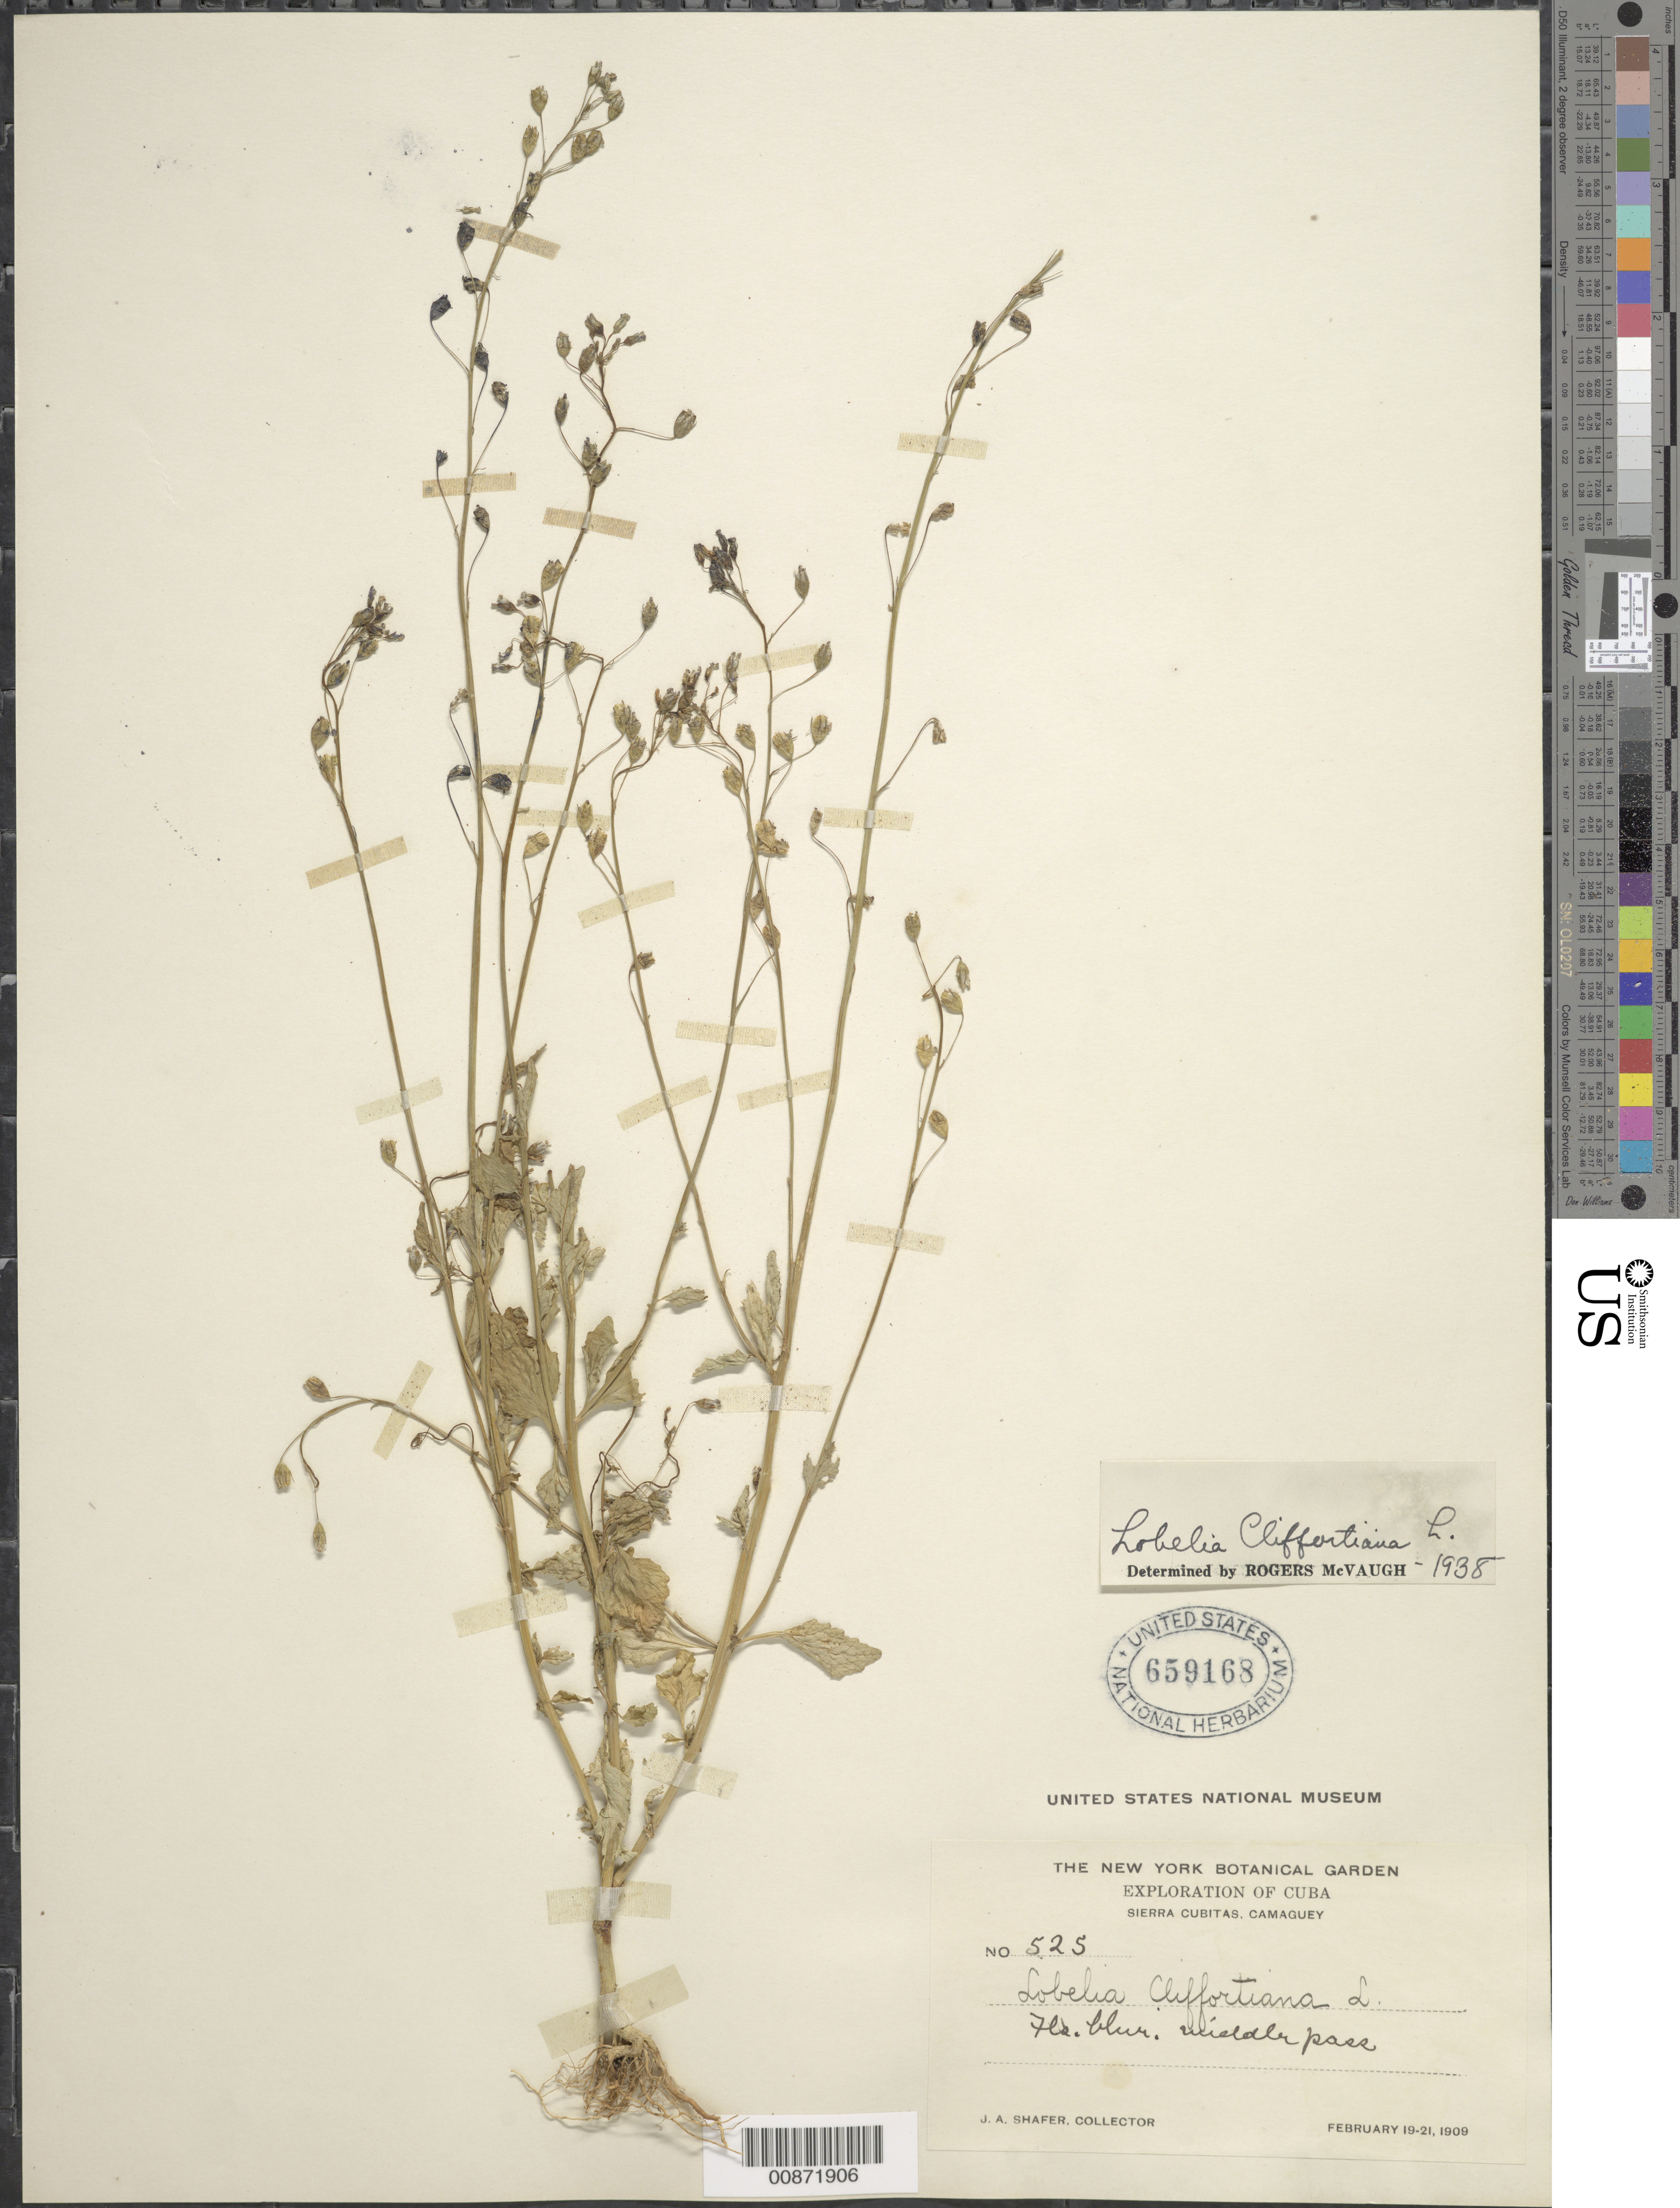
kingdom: Plantae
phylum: Tracheophyta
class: Magnoliopsida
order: Asterales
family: Campanulaceae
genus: Lobelia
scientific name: Lobelia cliffortiana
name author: L.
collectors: J. A. Shafer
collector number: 525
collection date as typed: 19 Feb 1909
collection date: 1909-02-19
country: Cuba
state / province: Camaguey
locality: Sierra Cubitas. Wielder Pass.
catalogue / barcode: US 659168